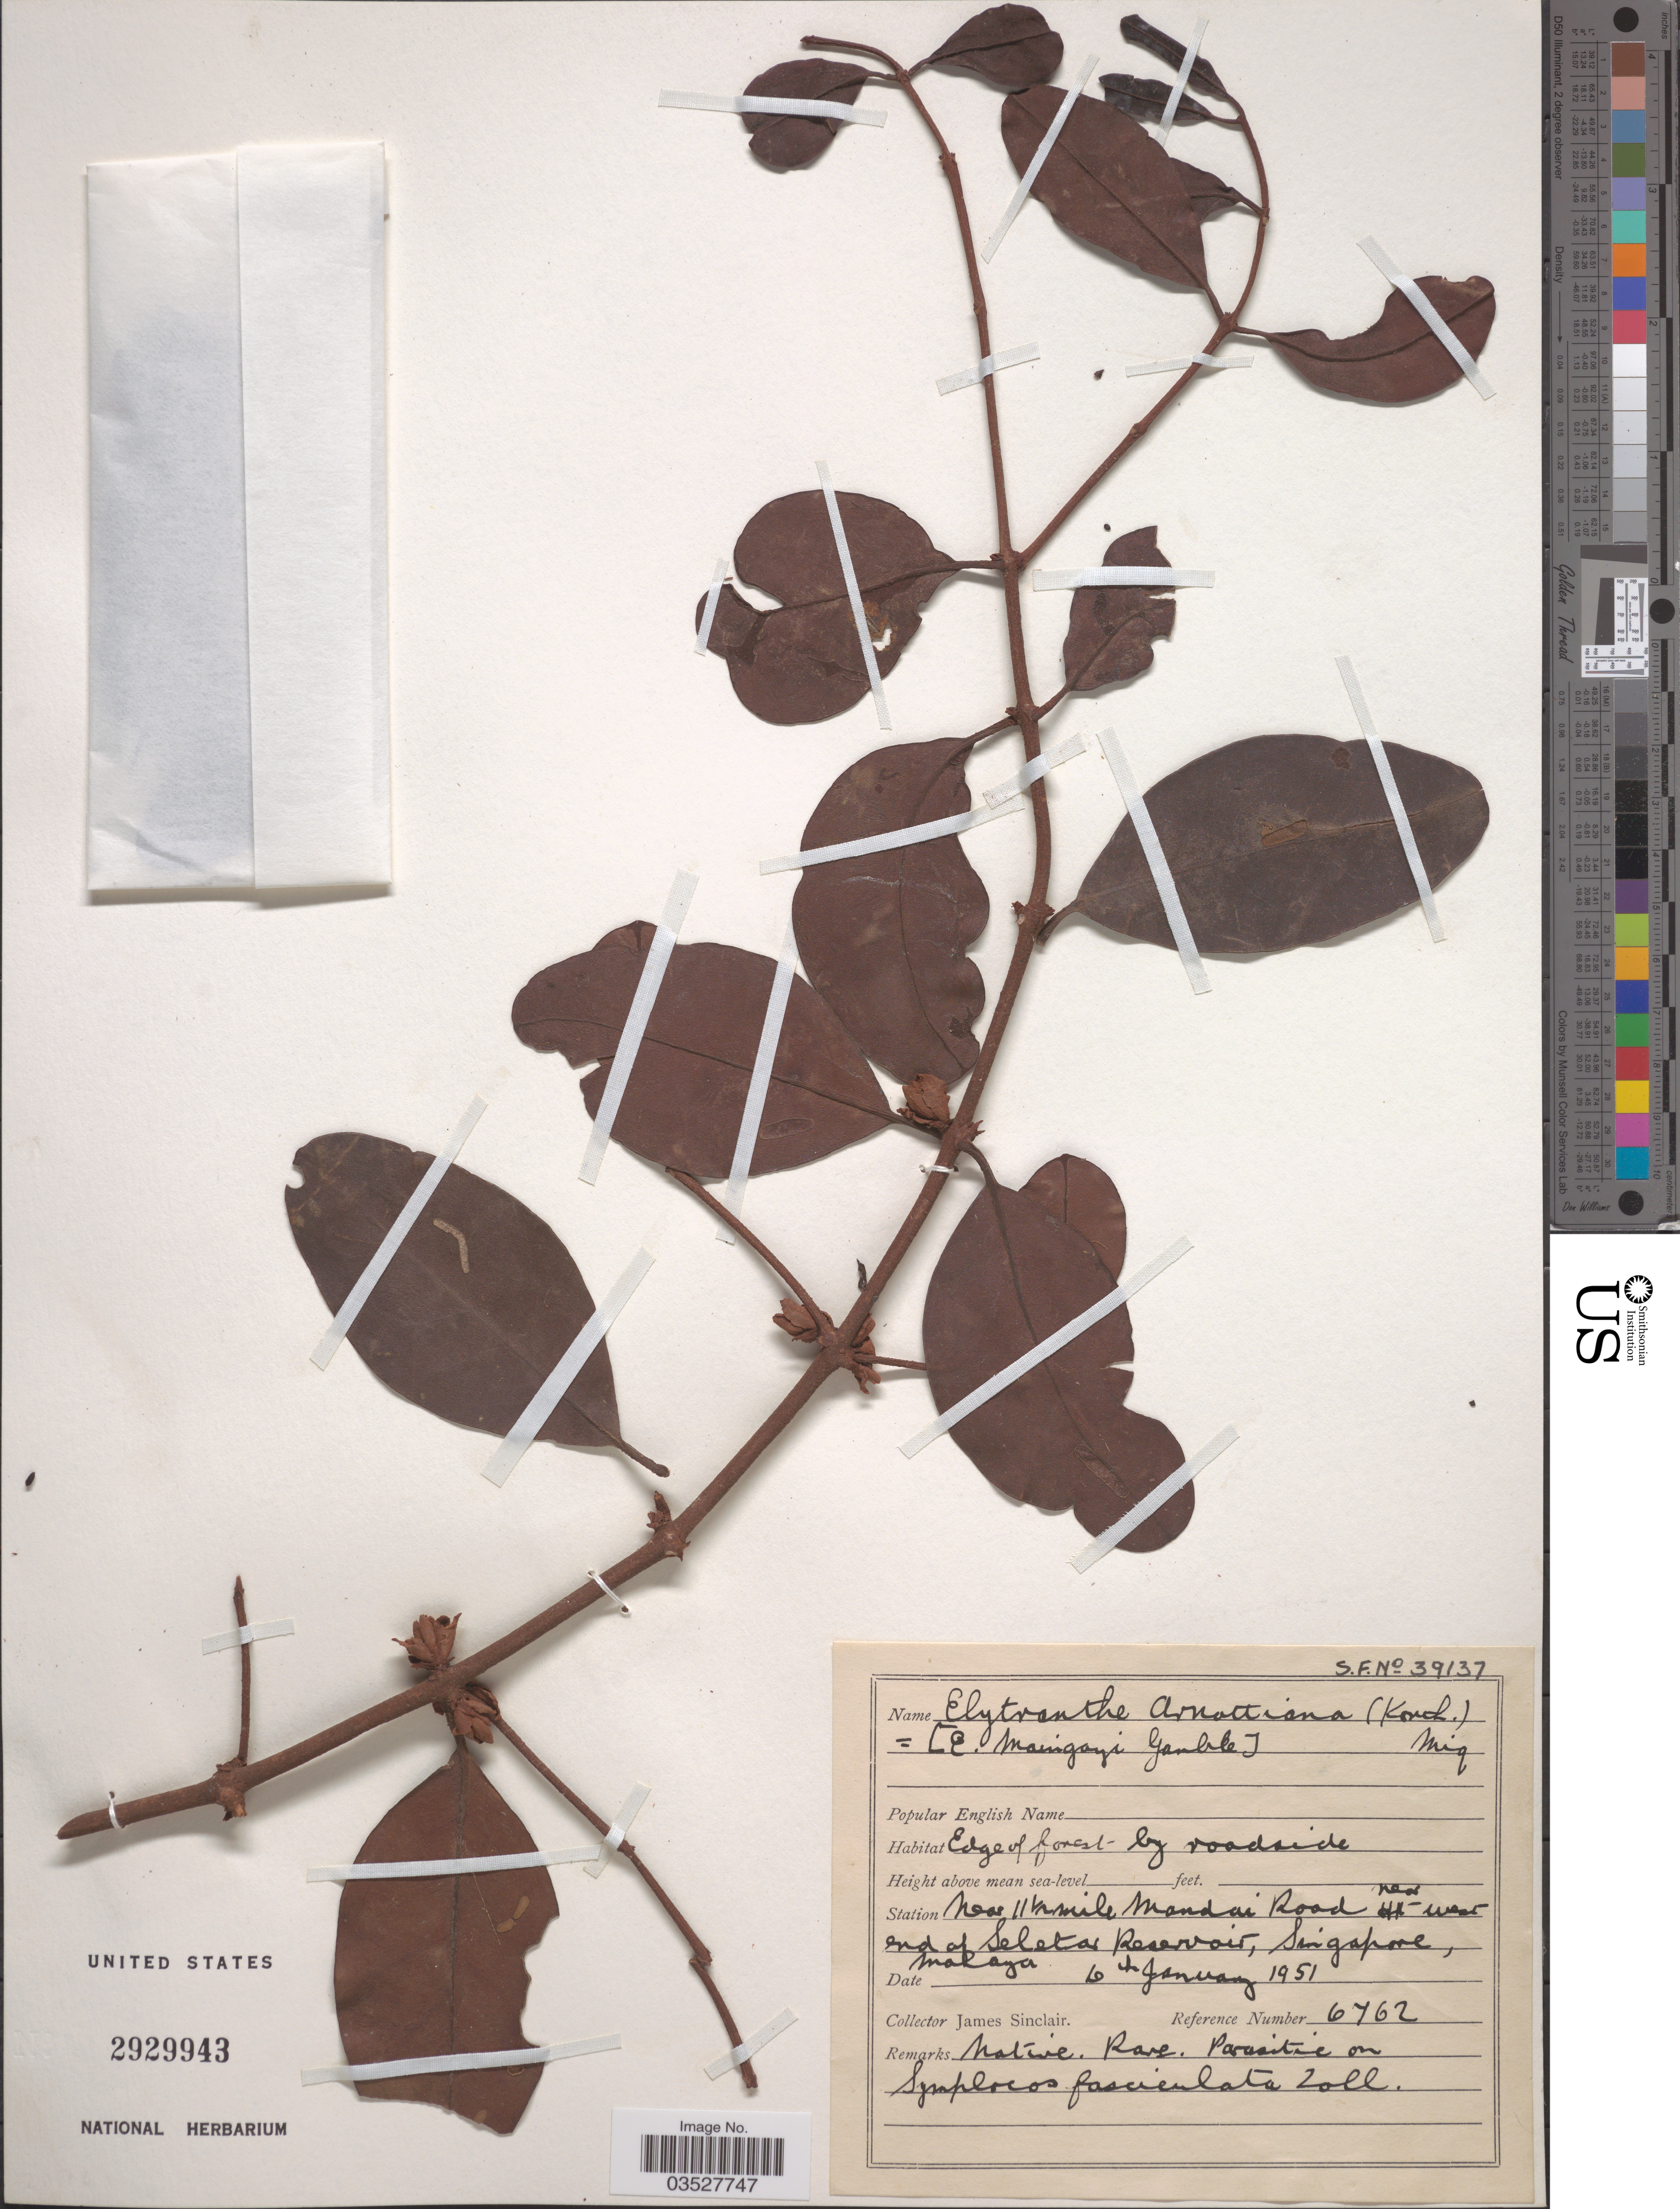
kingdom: Plantae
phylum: Tracheophyta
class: Magnoliopsida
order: Santalales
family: Loranthaceae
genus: Elytranthe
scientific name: Elytranthe arnottiana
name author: (Korth.) Miq.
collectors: J. Sinclair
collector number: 6762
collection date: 1951-01-06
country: Singapore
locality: Station near 11½ mile Mandai Road near west end of Seletar Reservoir, Malaya.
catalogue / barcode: US 2929943